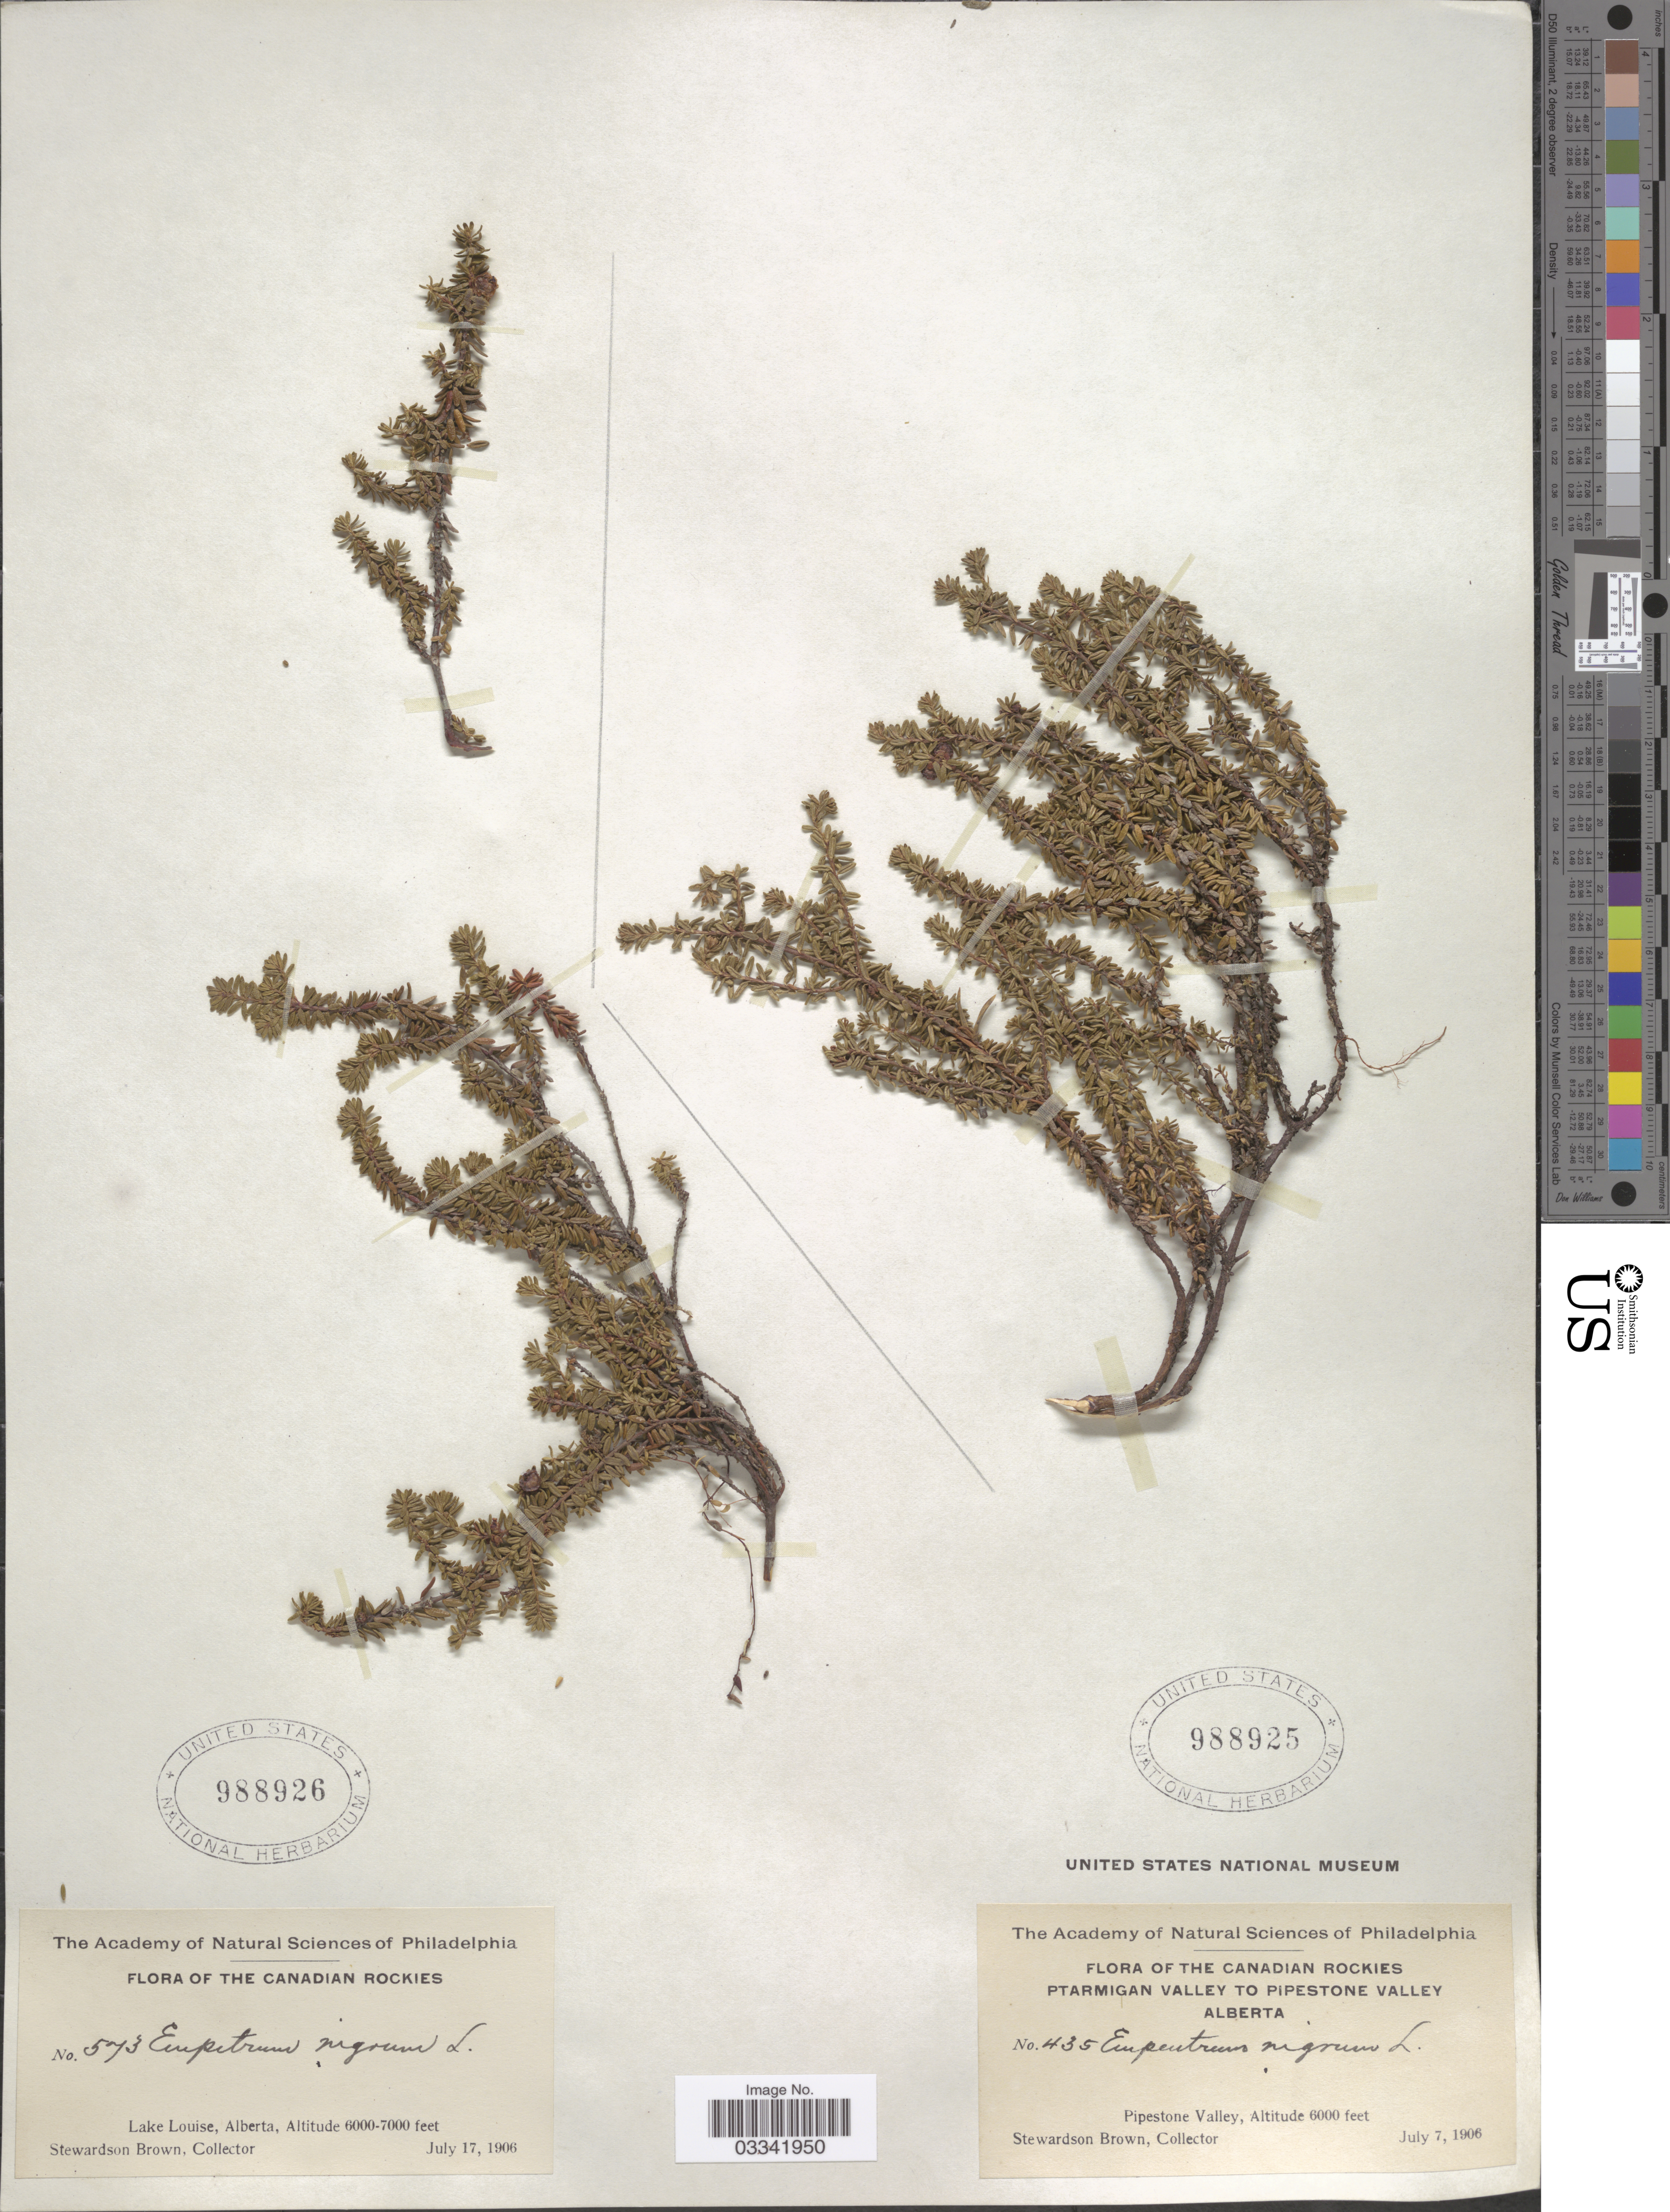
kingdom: Plantae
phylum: Tracheophyta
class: Magnoliopsida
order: Ericales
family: Ericaceae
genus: Empetrum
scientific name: Empetrum nigrum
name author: L.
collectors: S. Brown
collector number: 573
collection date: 1906-07-17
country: Canada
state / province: Alberta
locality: The Canadian Rockies, Lake Louise.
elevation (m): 1829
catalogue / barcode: US 988926